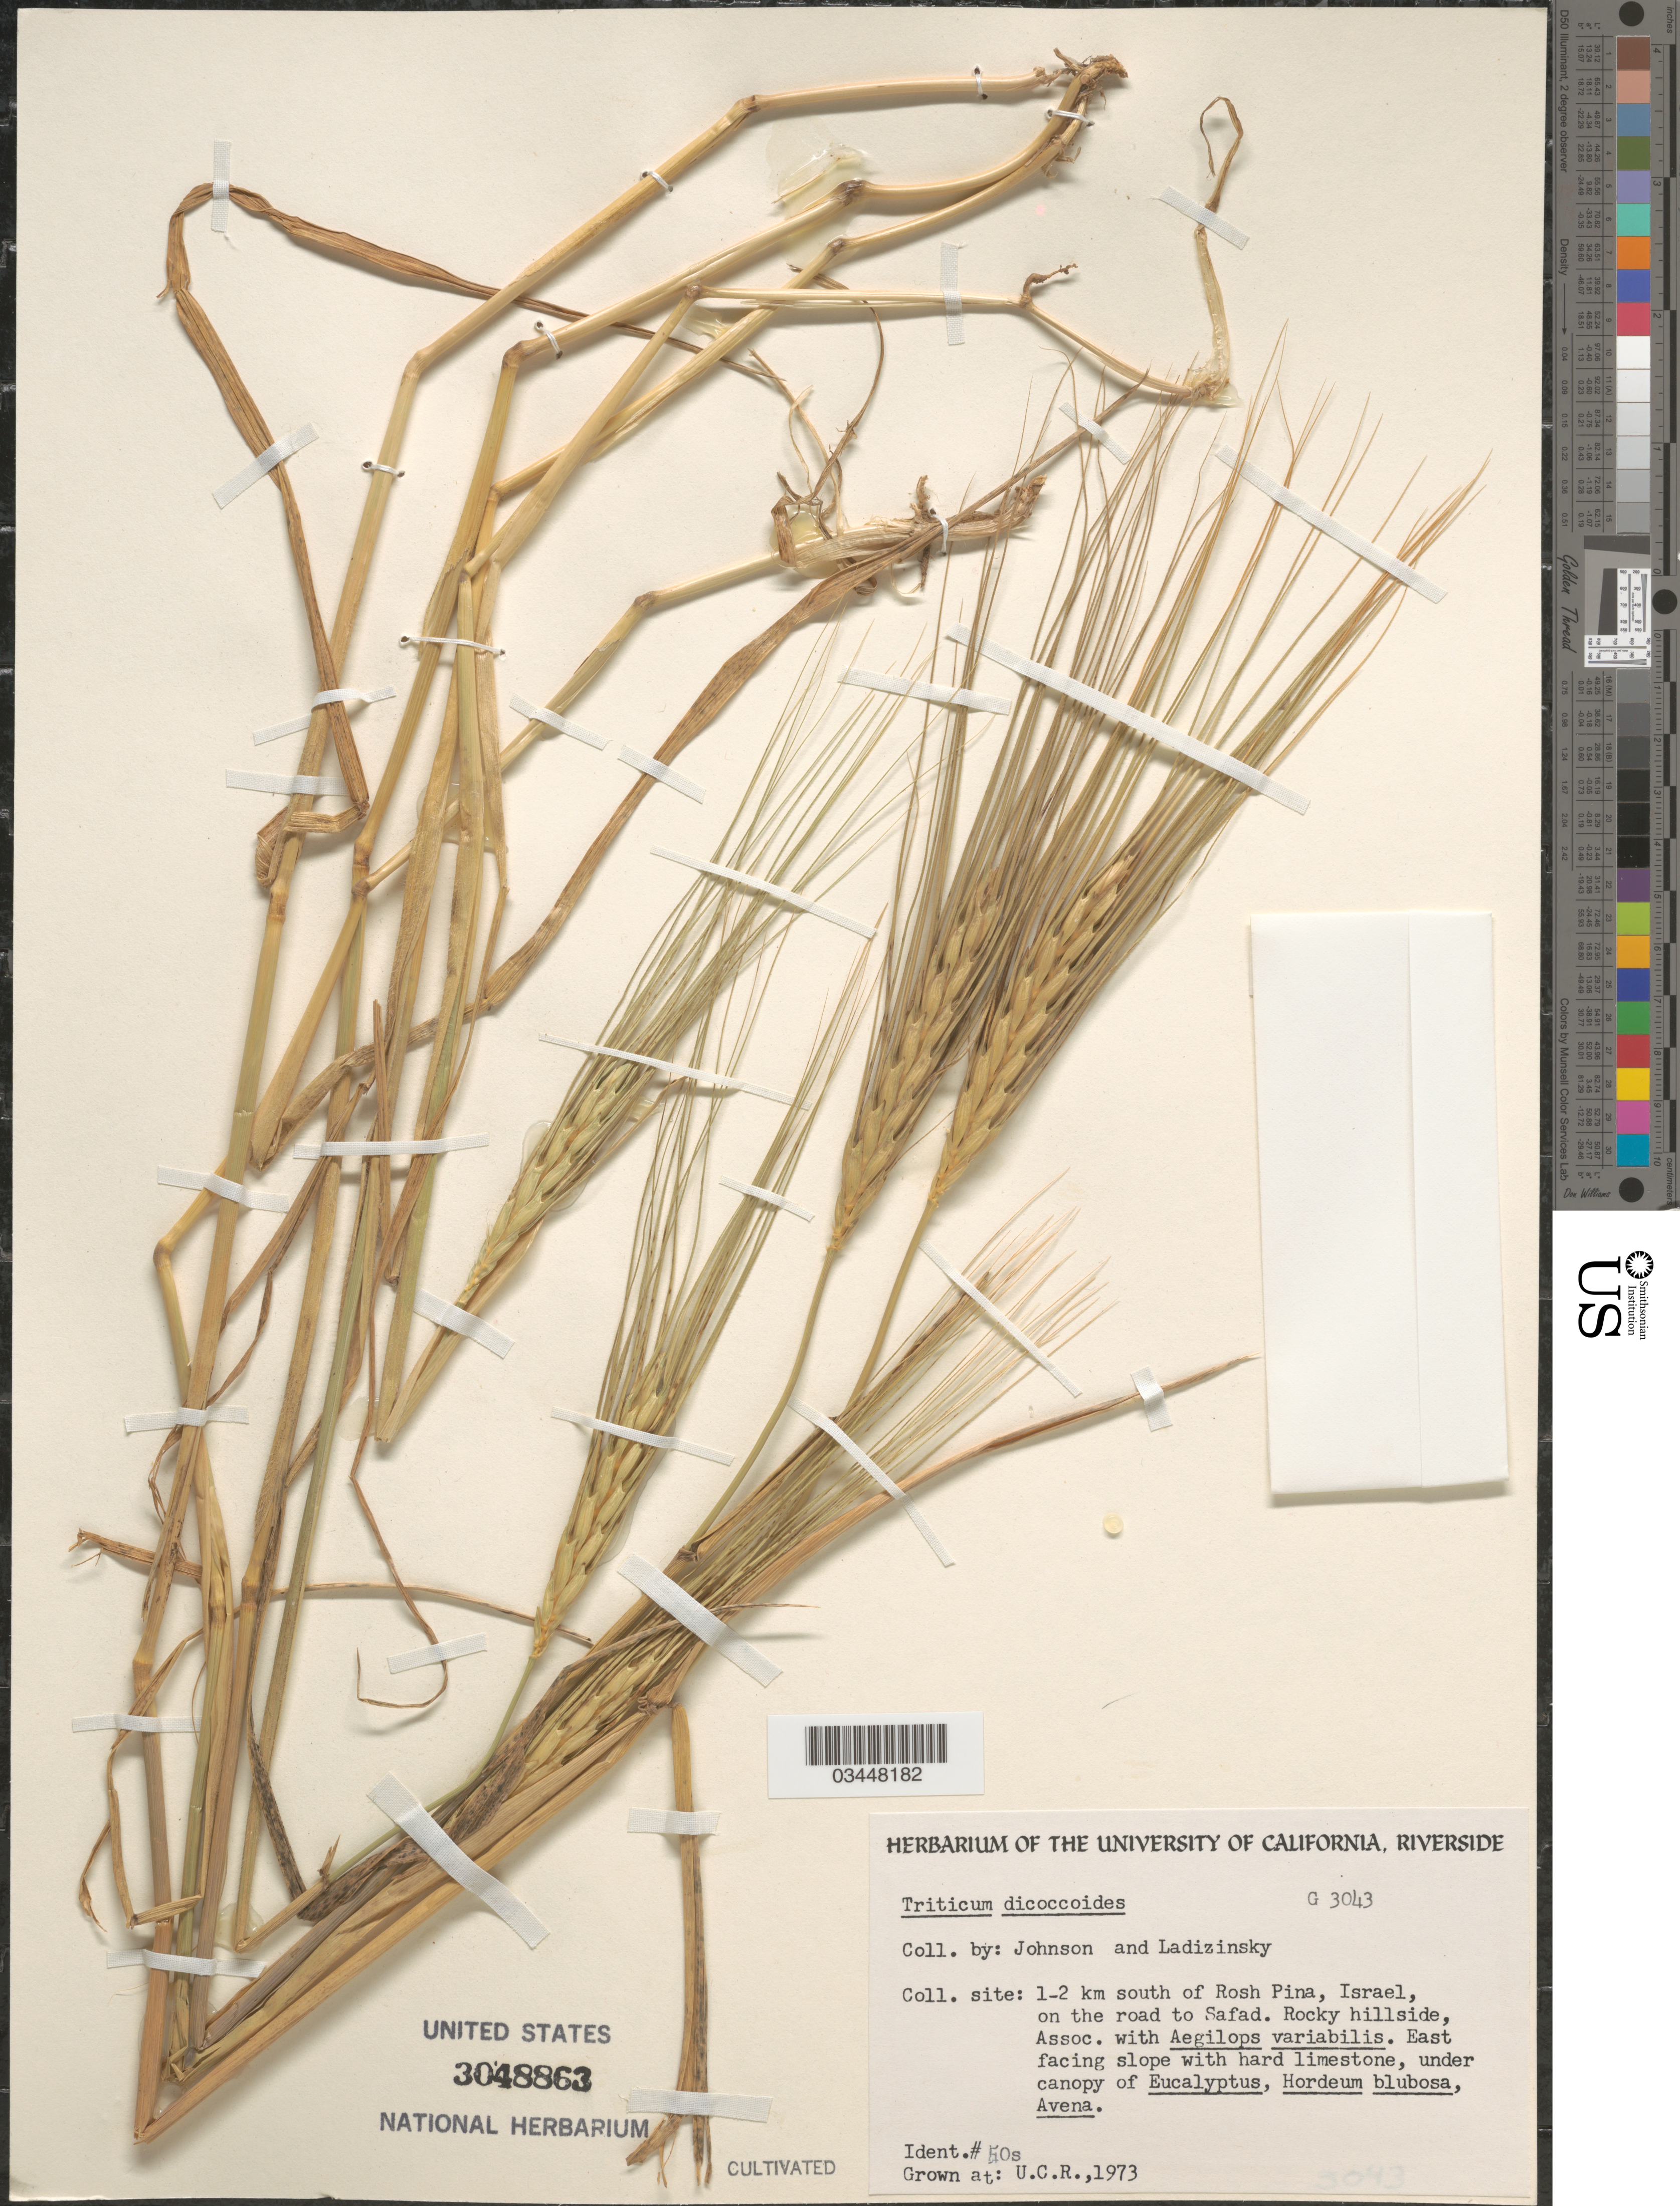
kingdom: Plantae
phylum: Tracheophyta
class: Liliopsida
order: Poales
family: Poaceae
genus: Triticum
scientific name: Triticum dicoccoides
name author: (Körn.) Körn. ex Schweinf.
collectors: ex herb. Univ. of California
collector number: G3043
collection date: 1973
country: United States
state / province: California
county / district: Riverside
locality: U.C.R.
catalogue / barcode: US 3048863